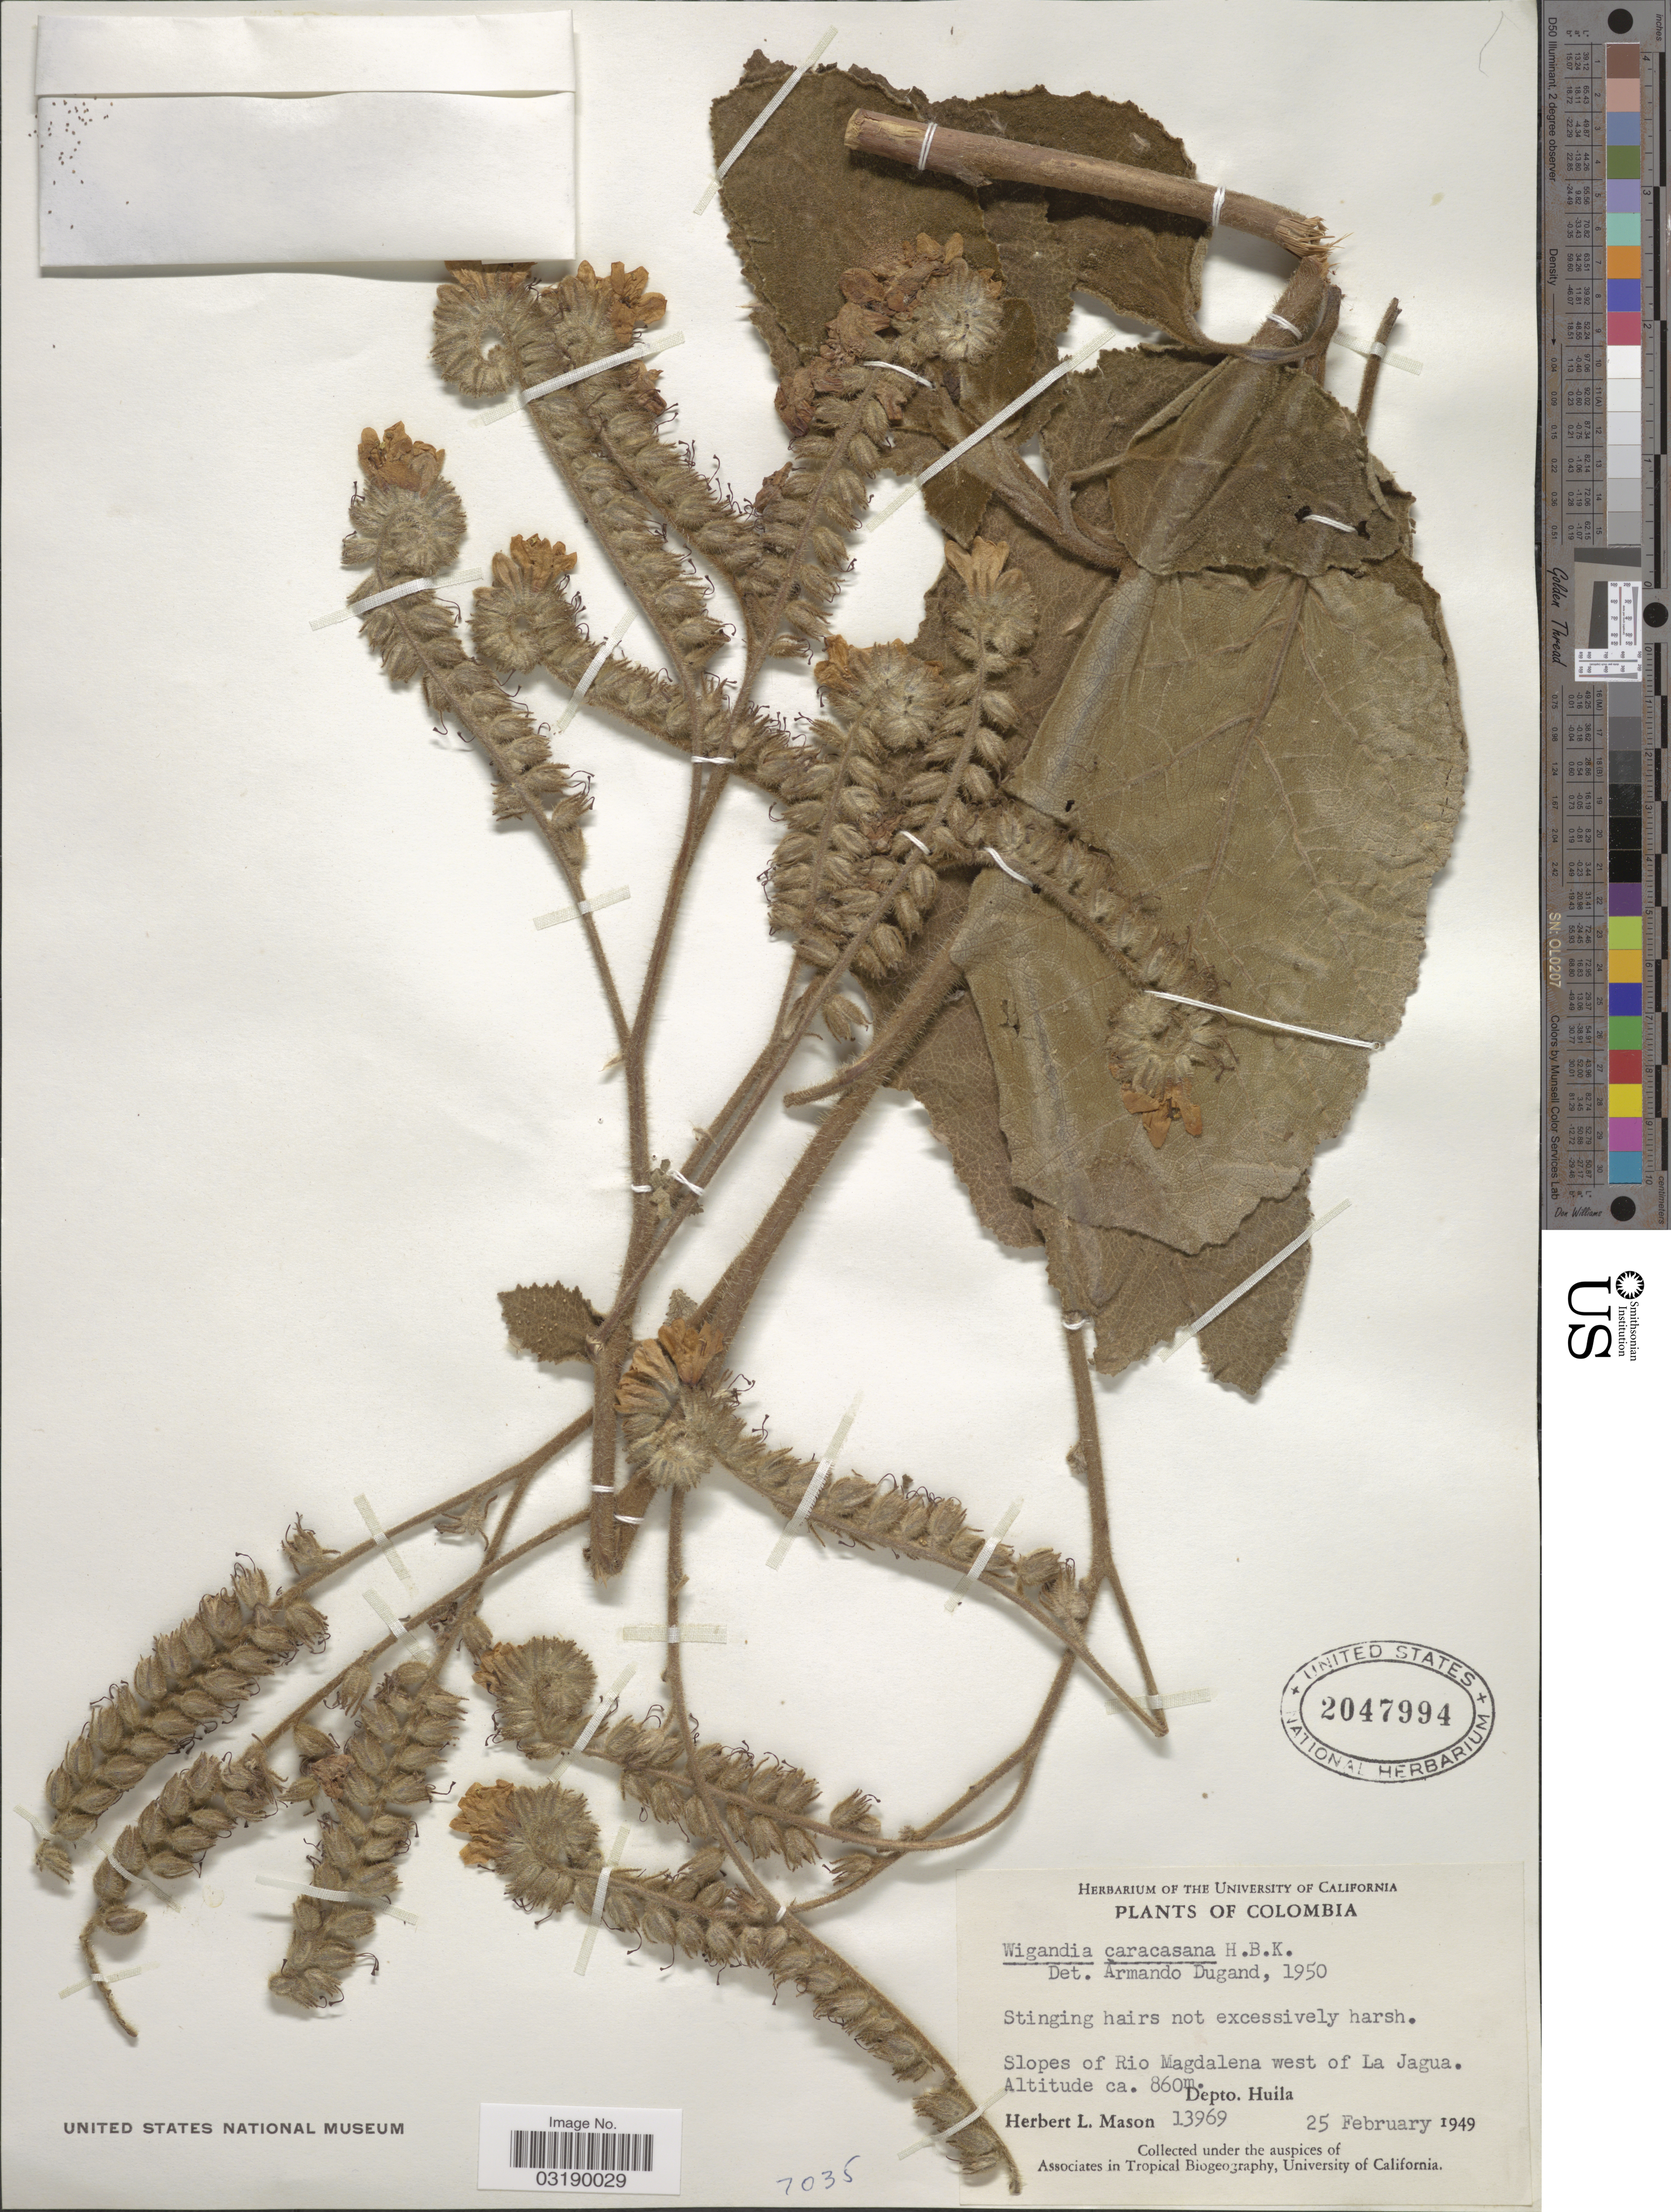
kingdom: Plantae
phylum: Tracheophyta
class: Magnoliopsida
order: Boraginales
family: Namaceae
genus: Wigandia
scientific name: Wigandia caracasana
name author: Kunth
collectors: H. L. Mason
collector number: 13969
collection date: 1949-02-25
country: Colombia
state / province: Huila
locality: Slopes of Rio Magdalena west of La Jagua. Depto. Huila.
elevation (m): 860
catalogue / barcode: US 2047994